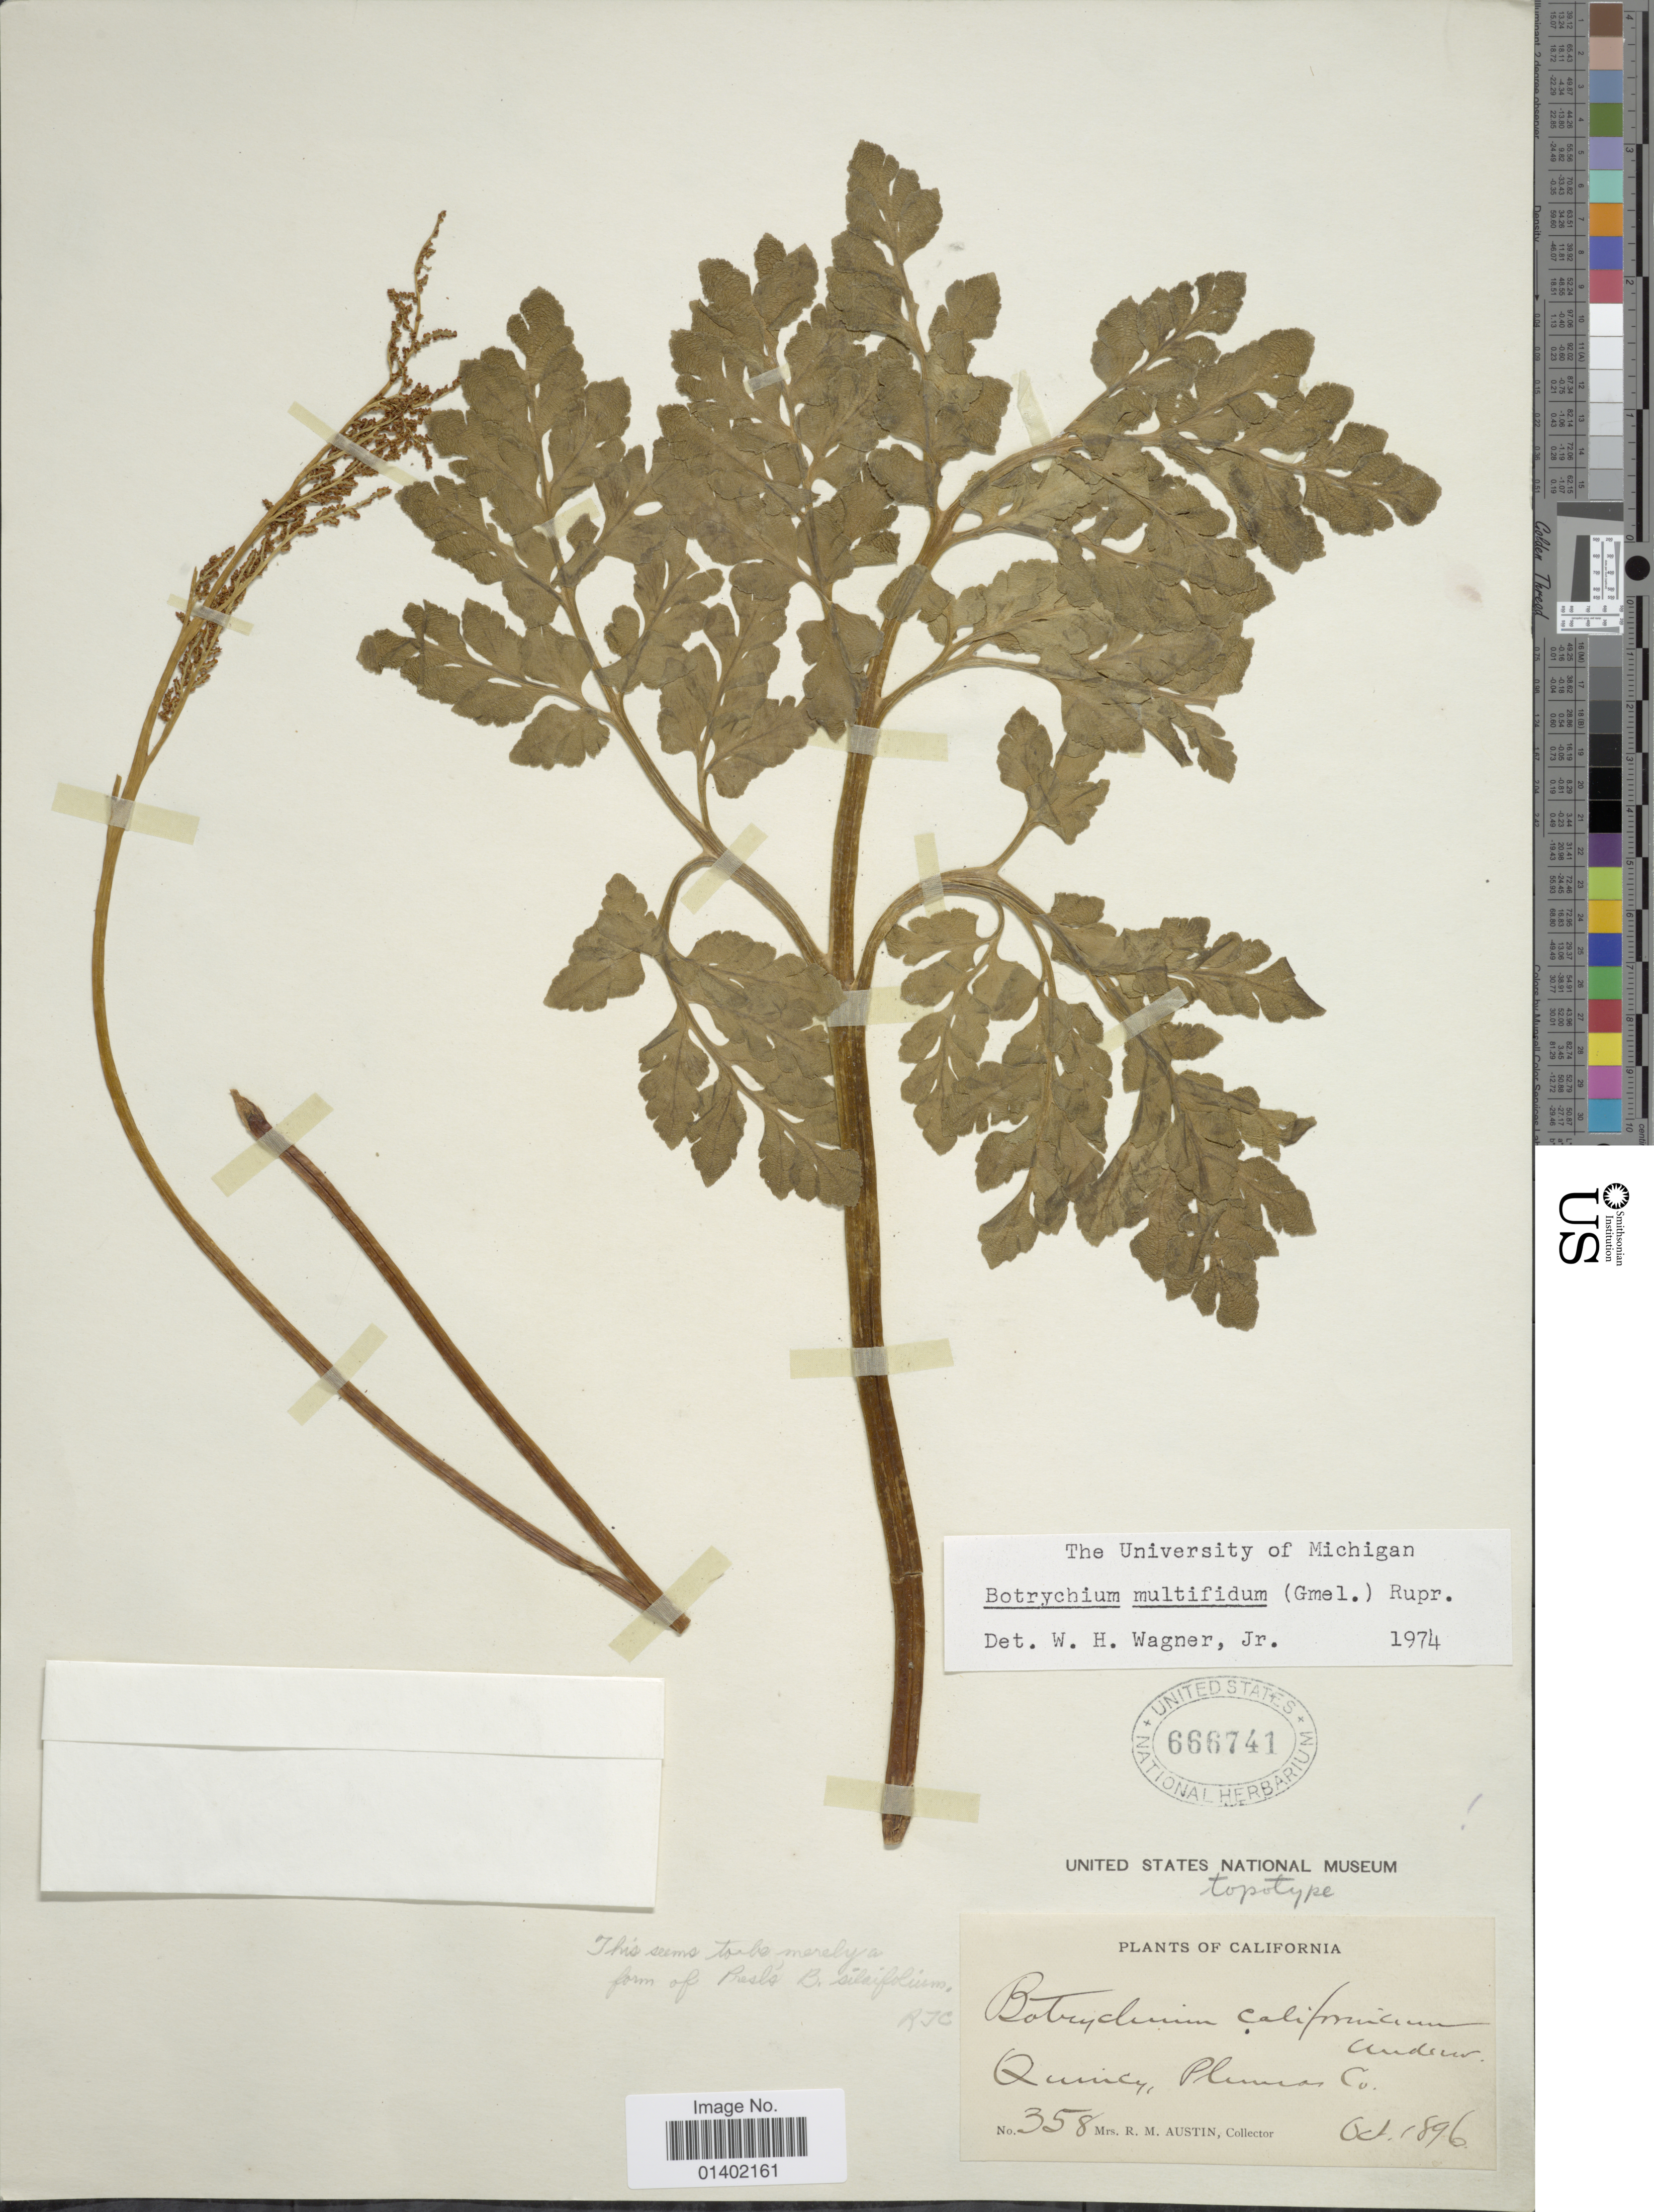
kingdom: Plantae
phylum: Tracheophyta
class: Polypodiopsida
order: Ophioglossales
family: Ophioglossaceae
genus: Botrychium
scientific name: Botrychium multifidum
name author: (J.F. Gmel.) Rupr.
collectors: R. Austin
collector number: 358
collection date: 1896-10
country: United States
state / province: California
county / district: Plumas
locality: Plants of California, Quincy, Plumas Co.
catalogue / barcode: US 666741